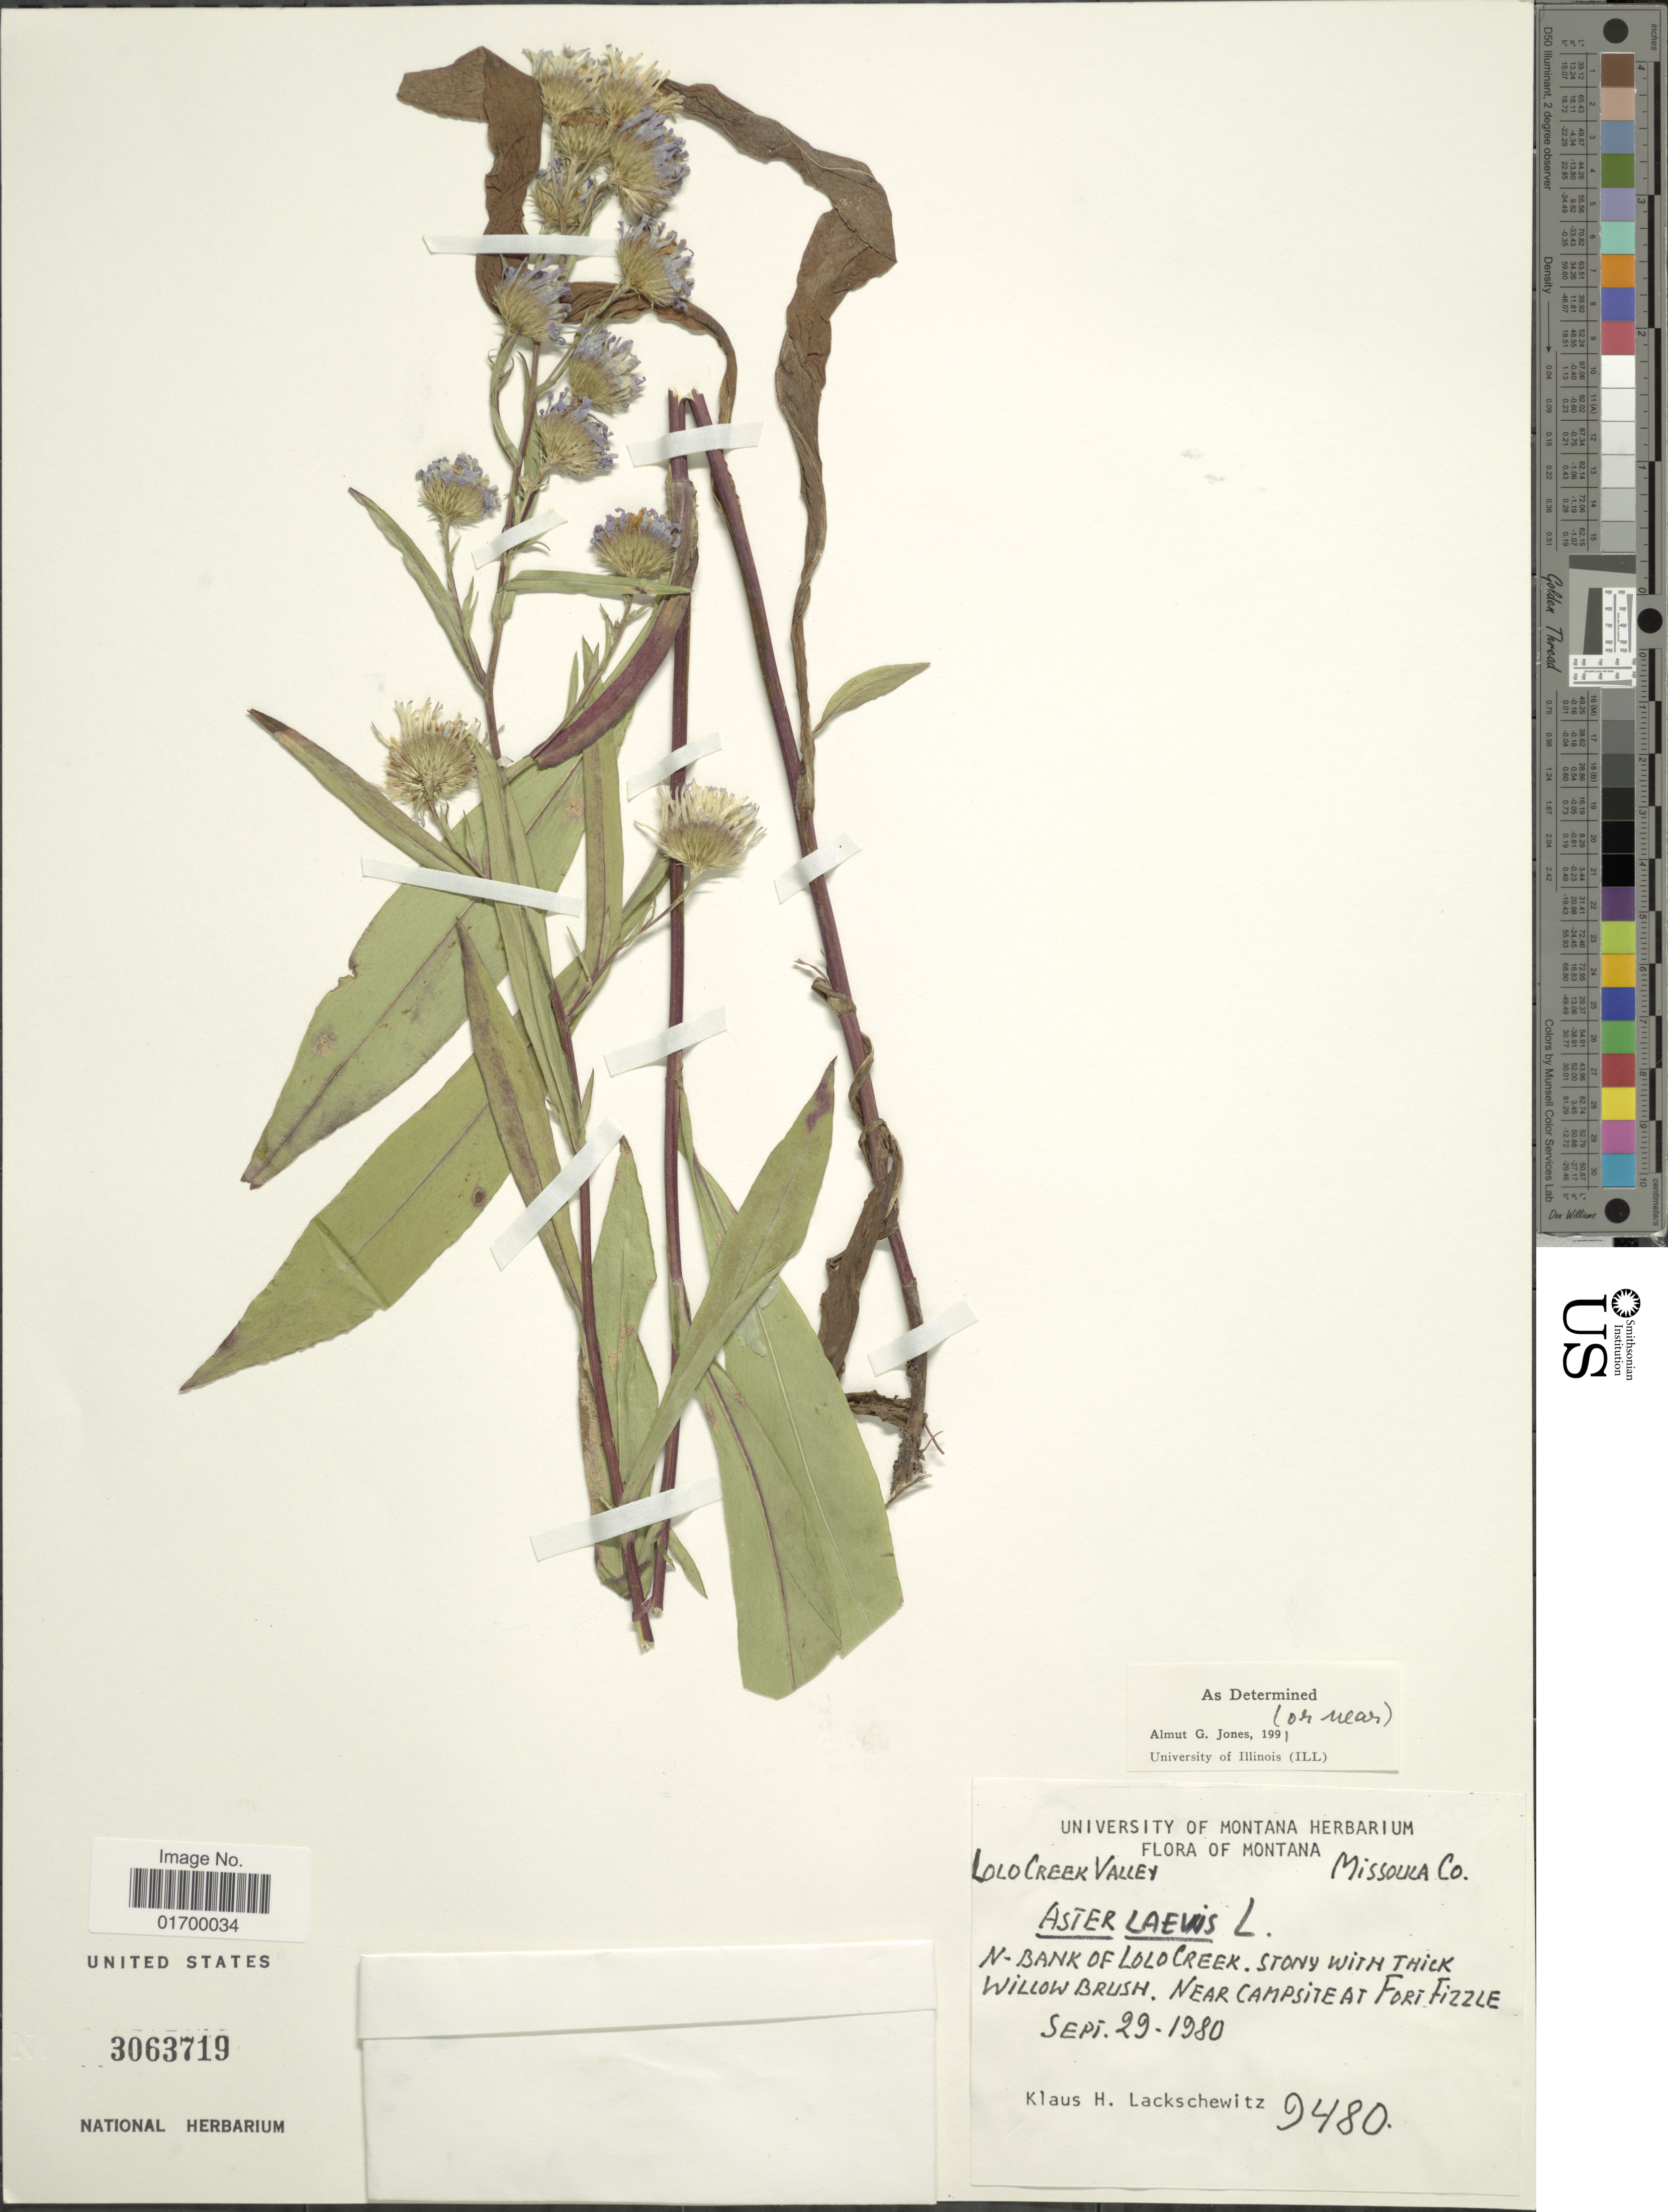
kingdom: Plantae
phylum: Tracheophyta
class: Magnoliopsida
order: Asterales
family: Asteraceae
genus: Symphyotrichum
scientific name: Symphyotrichum laeve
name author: (L.) Á. Löve & D. Löve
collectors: K. Lackschewitz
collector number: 9480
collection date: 1980-09-29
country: United States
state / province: Montana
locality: Lolo Creek Valley, Missoula Co, N-Bank of Lolo Creek, Near Campsite at Fort Fizzle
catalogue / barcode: US 3063719